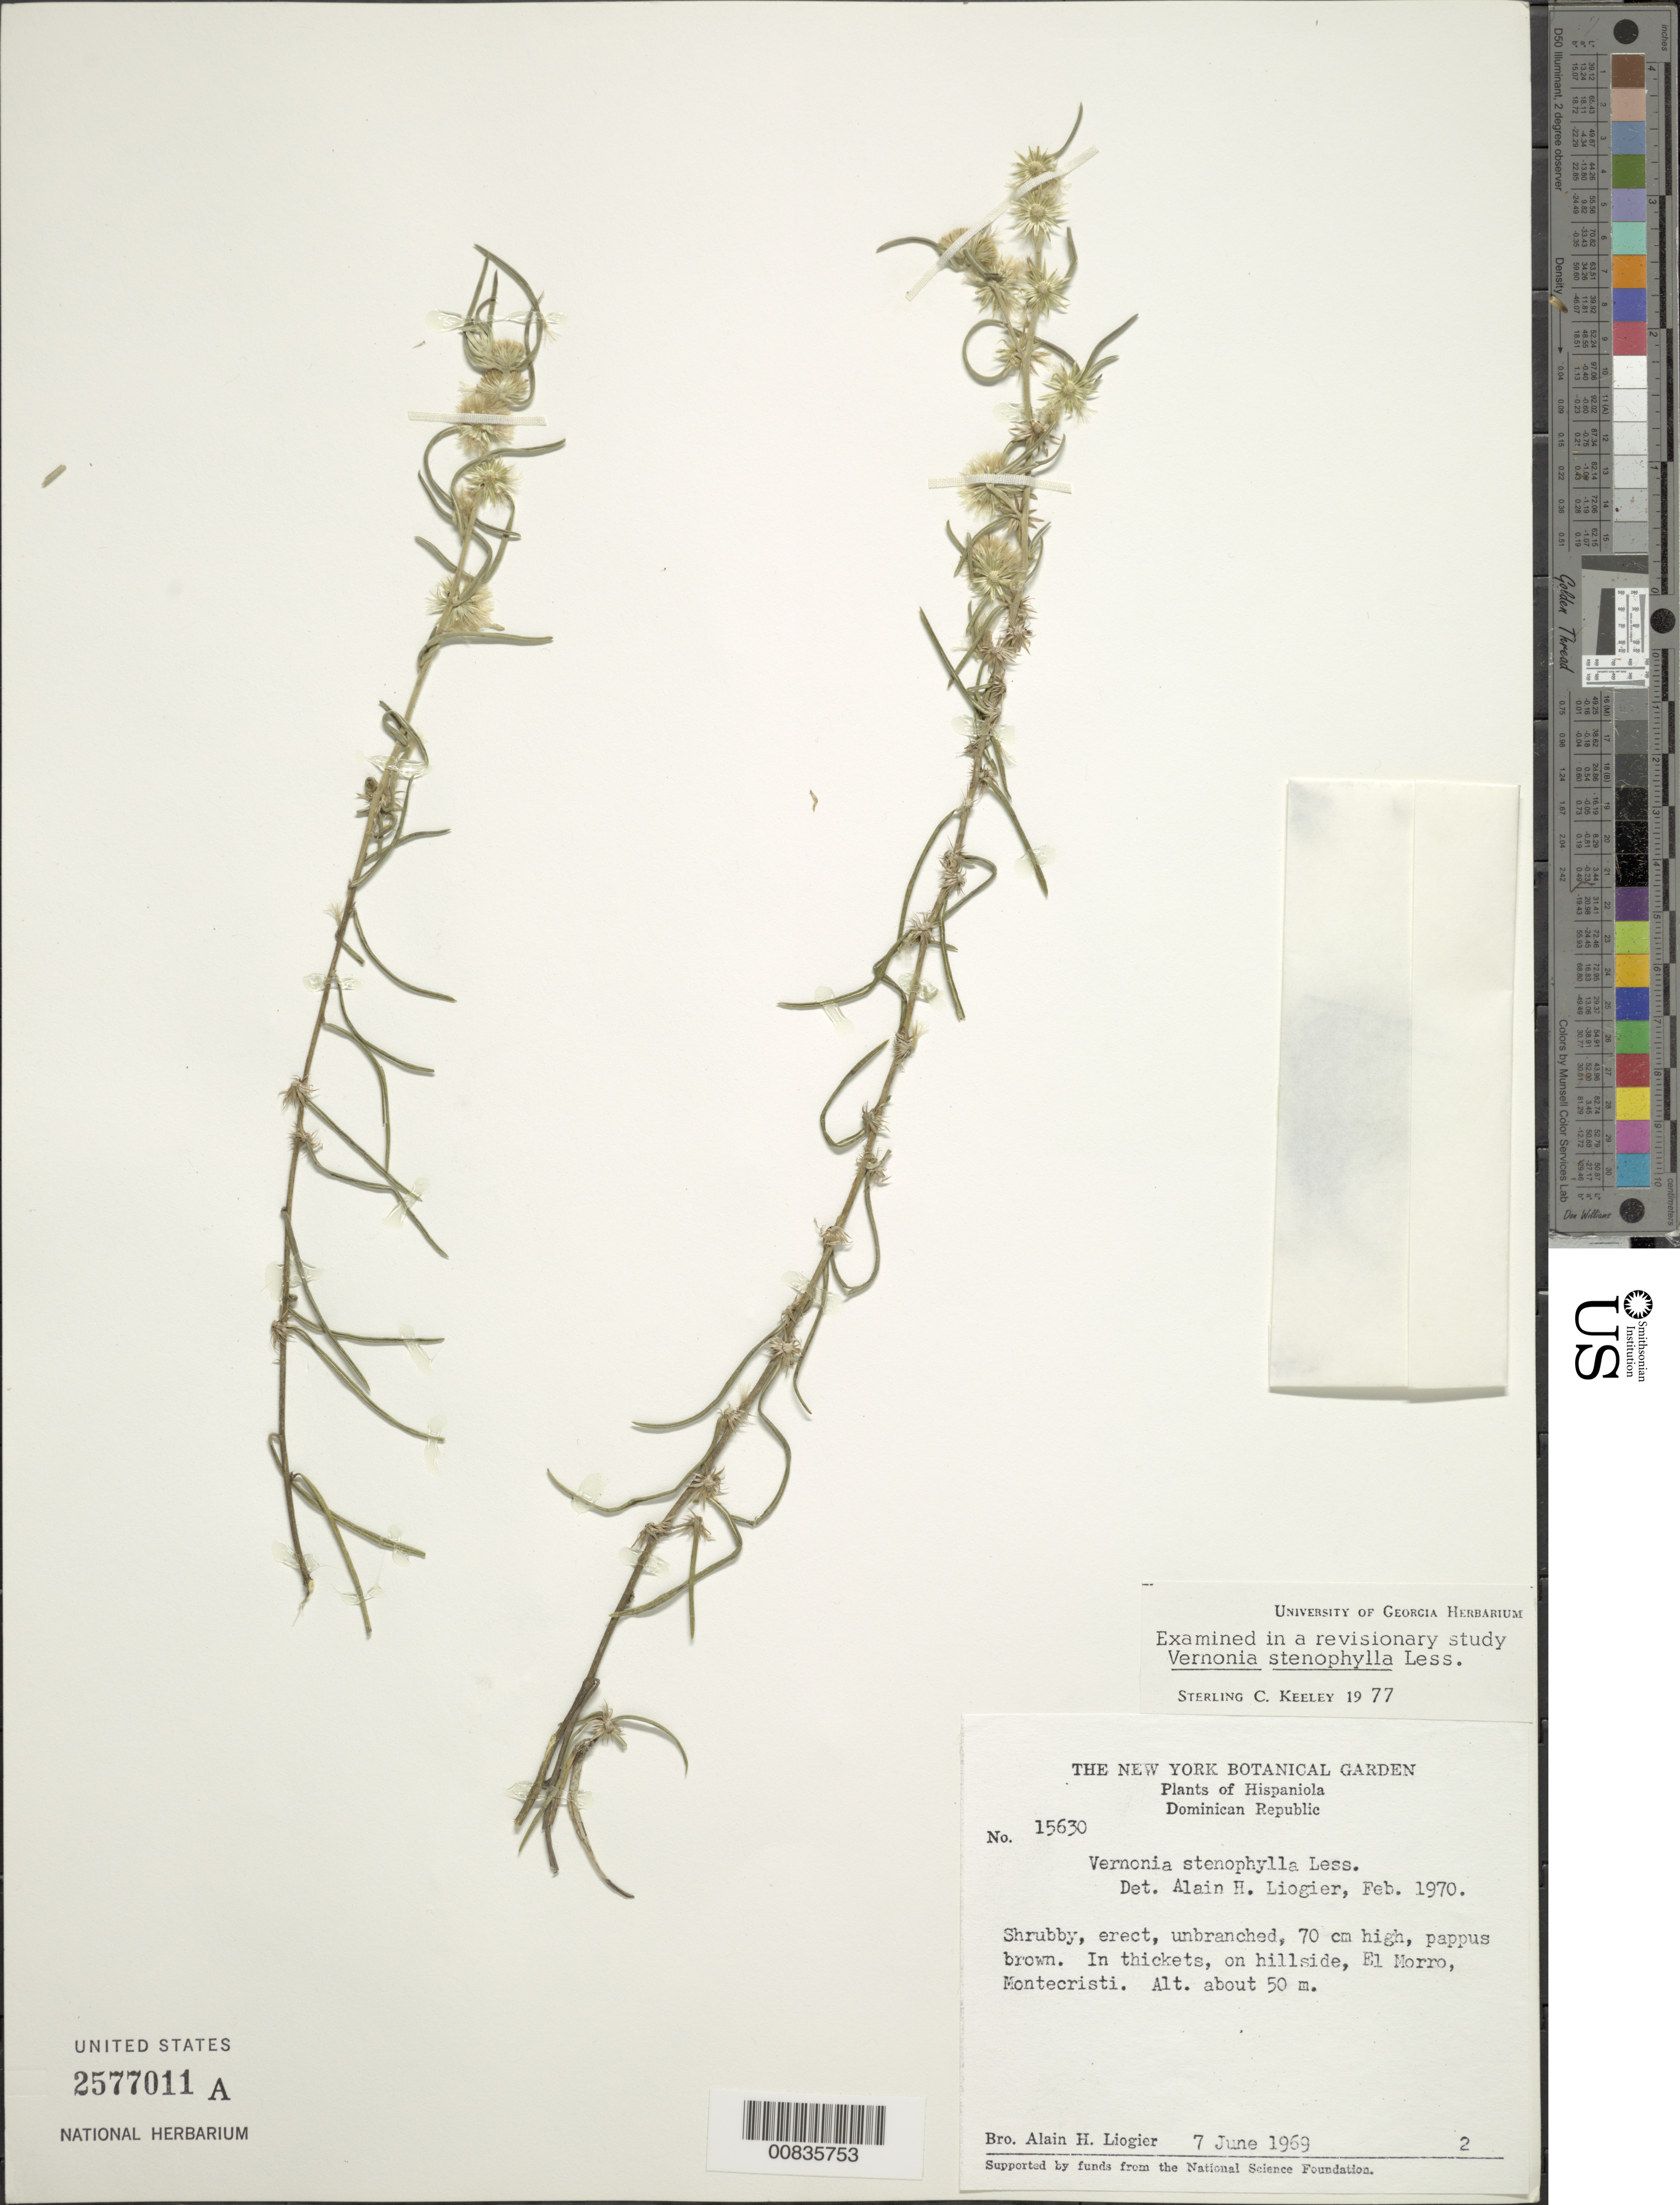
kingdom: Plantae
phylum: Tracheophyta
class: Magnoliopsida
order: Asterales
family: Asteraceae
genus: Lepidaploa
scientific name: Lepidaploa stenophylla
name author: (Less.) H. Rob.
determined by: Keeley, S. C.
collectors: A. H. Liogier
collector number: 15630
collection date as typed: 07 Jun 1969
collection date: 1969-06-07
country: Dominican Republic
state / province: Monte Cristi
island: Hispaniola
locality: El Morro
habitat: In thickets on hillside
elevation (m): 50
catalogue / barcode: US 2577011